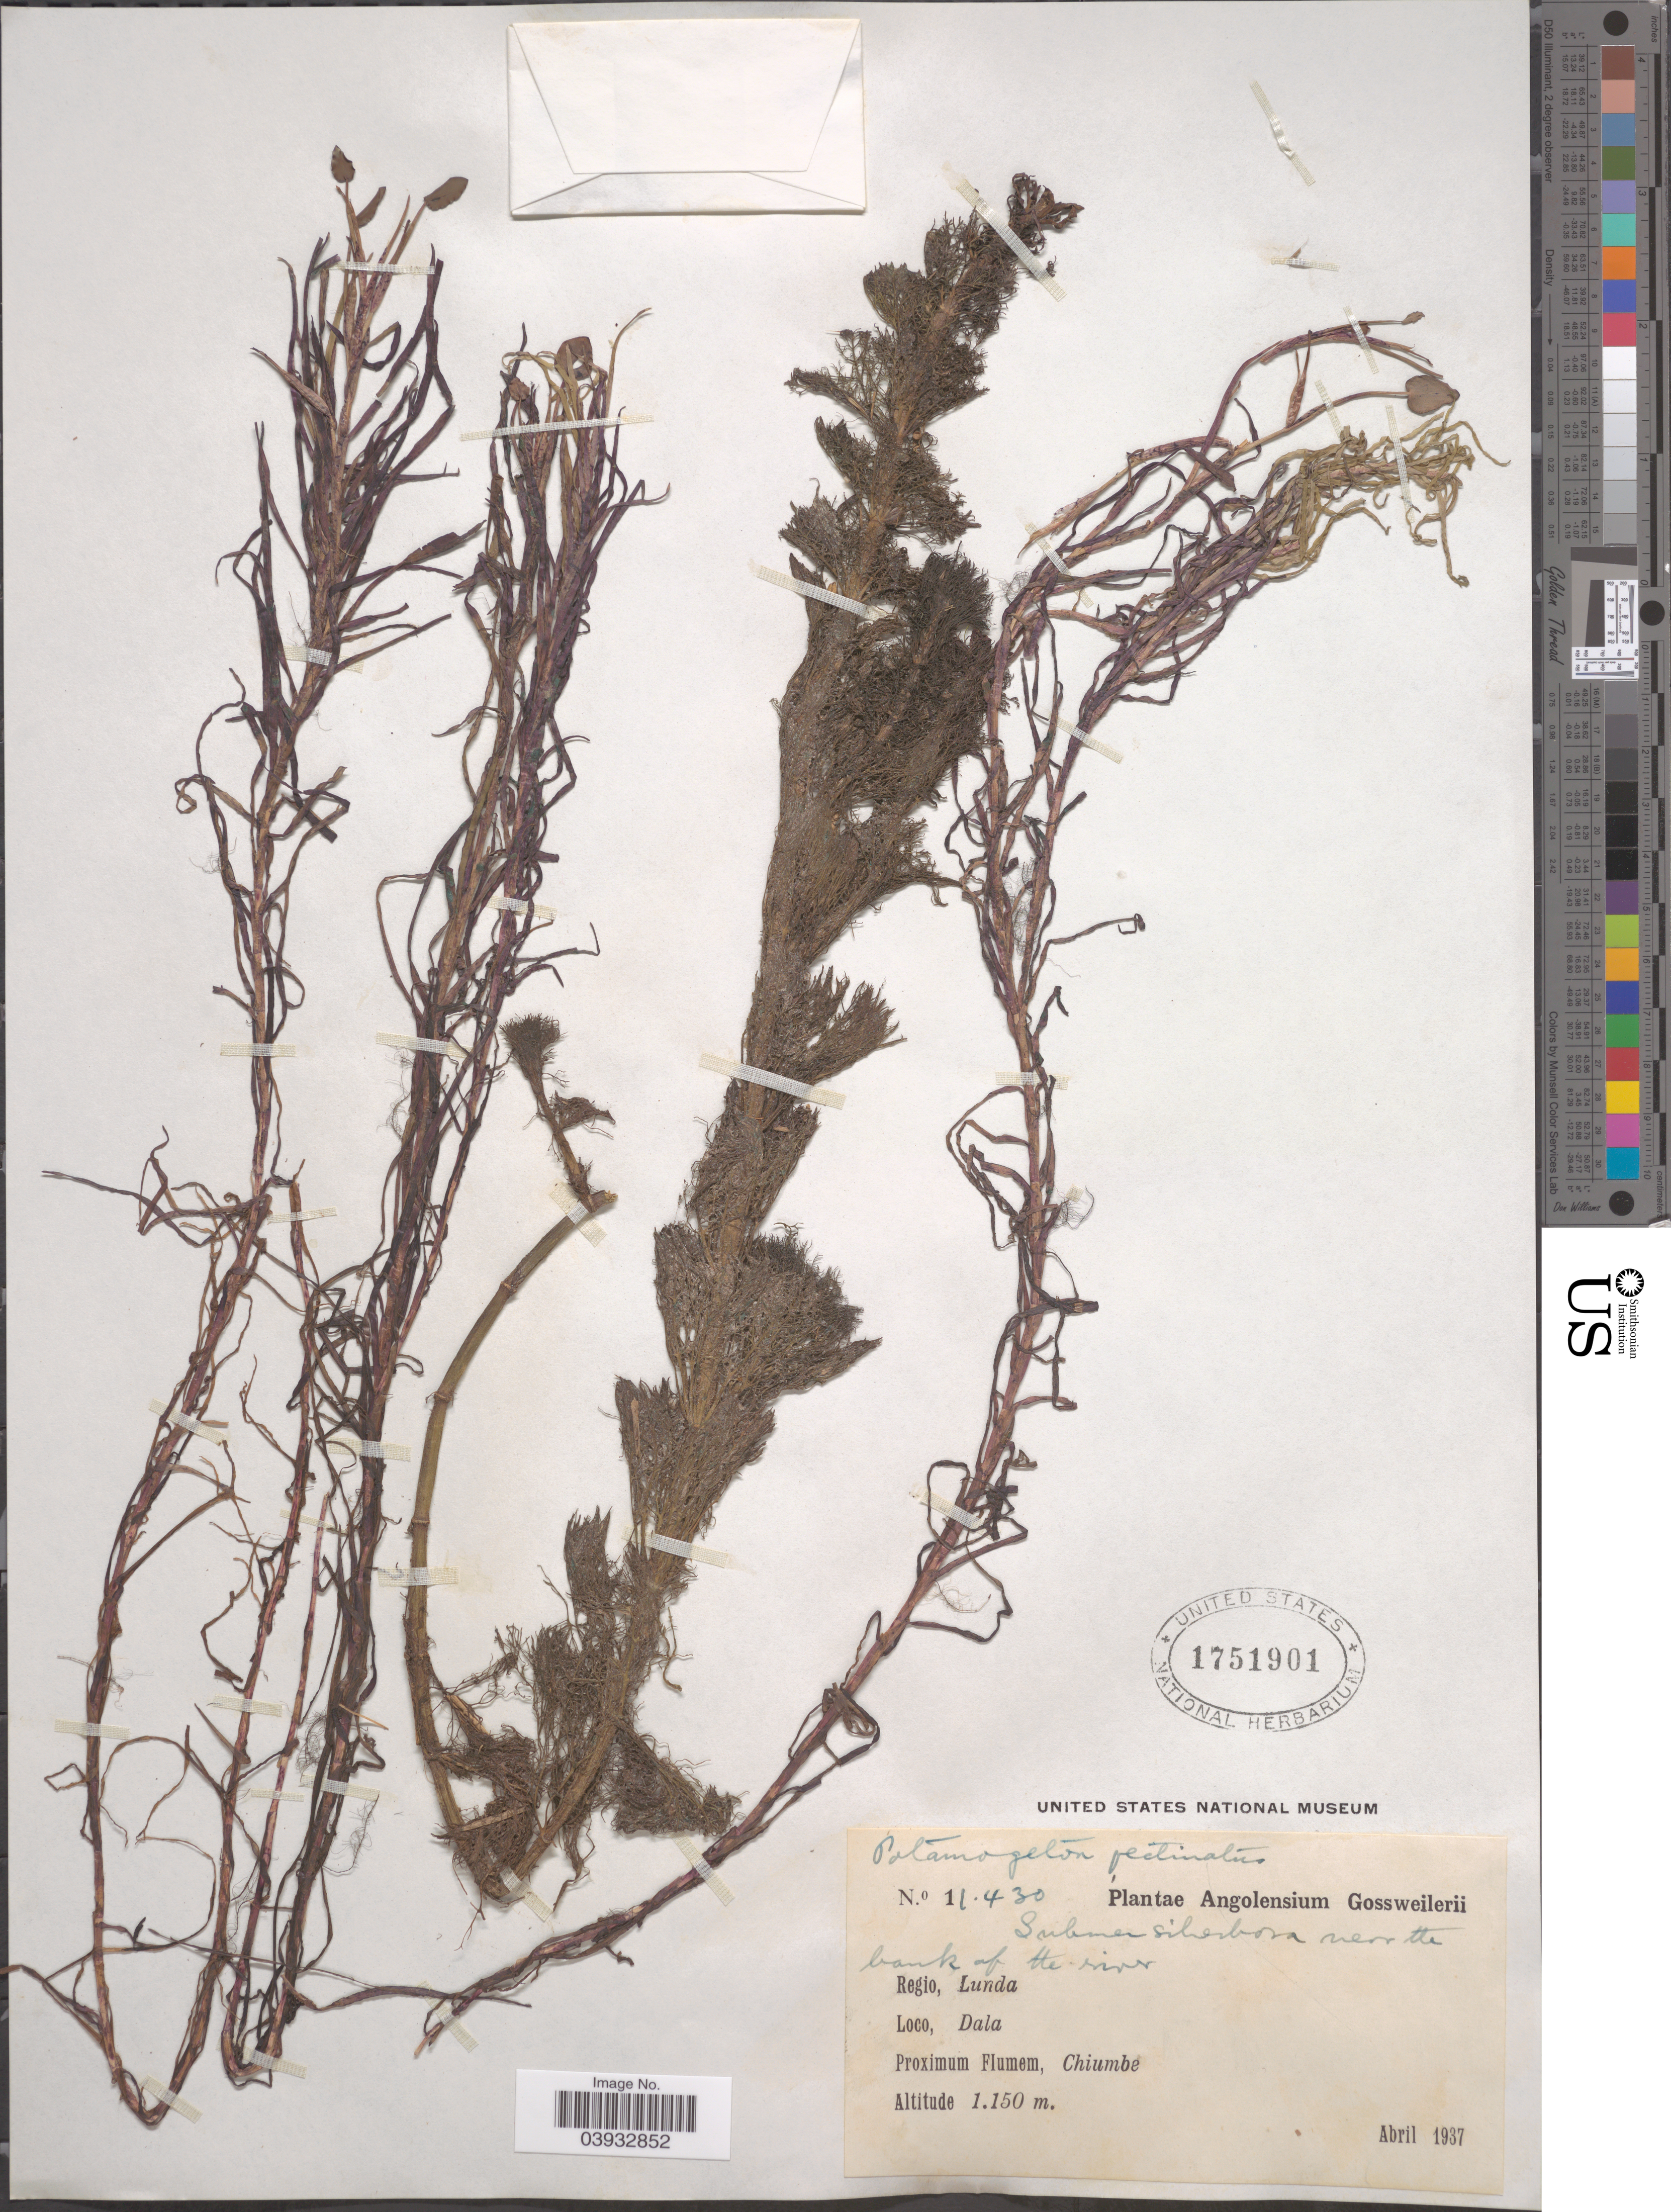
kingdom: Plantae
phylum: Tracheophyta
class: Liliopsida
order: Alismatales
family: Potamogetonaceae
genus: Potamogeton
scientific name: Potamogeton sp.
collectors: -. Gossweiler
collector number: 11430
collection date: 1937-04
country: Angola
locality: Near the bank of the river. Regio, Lunda. Dala.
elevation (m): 1150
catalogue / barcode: US 1751901